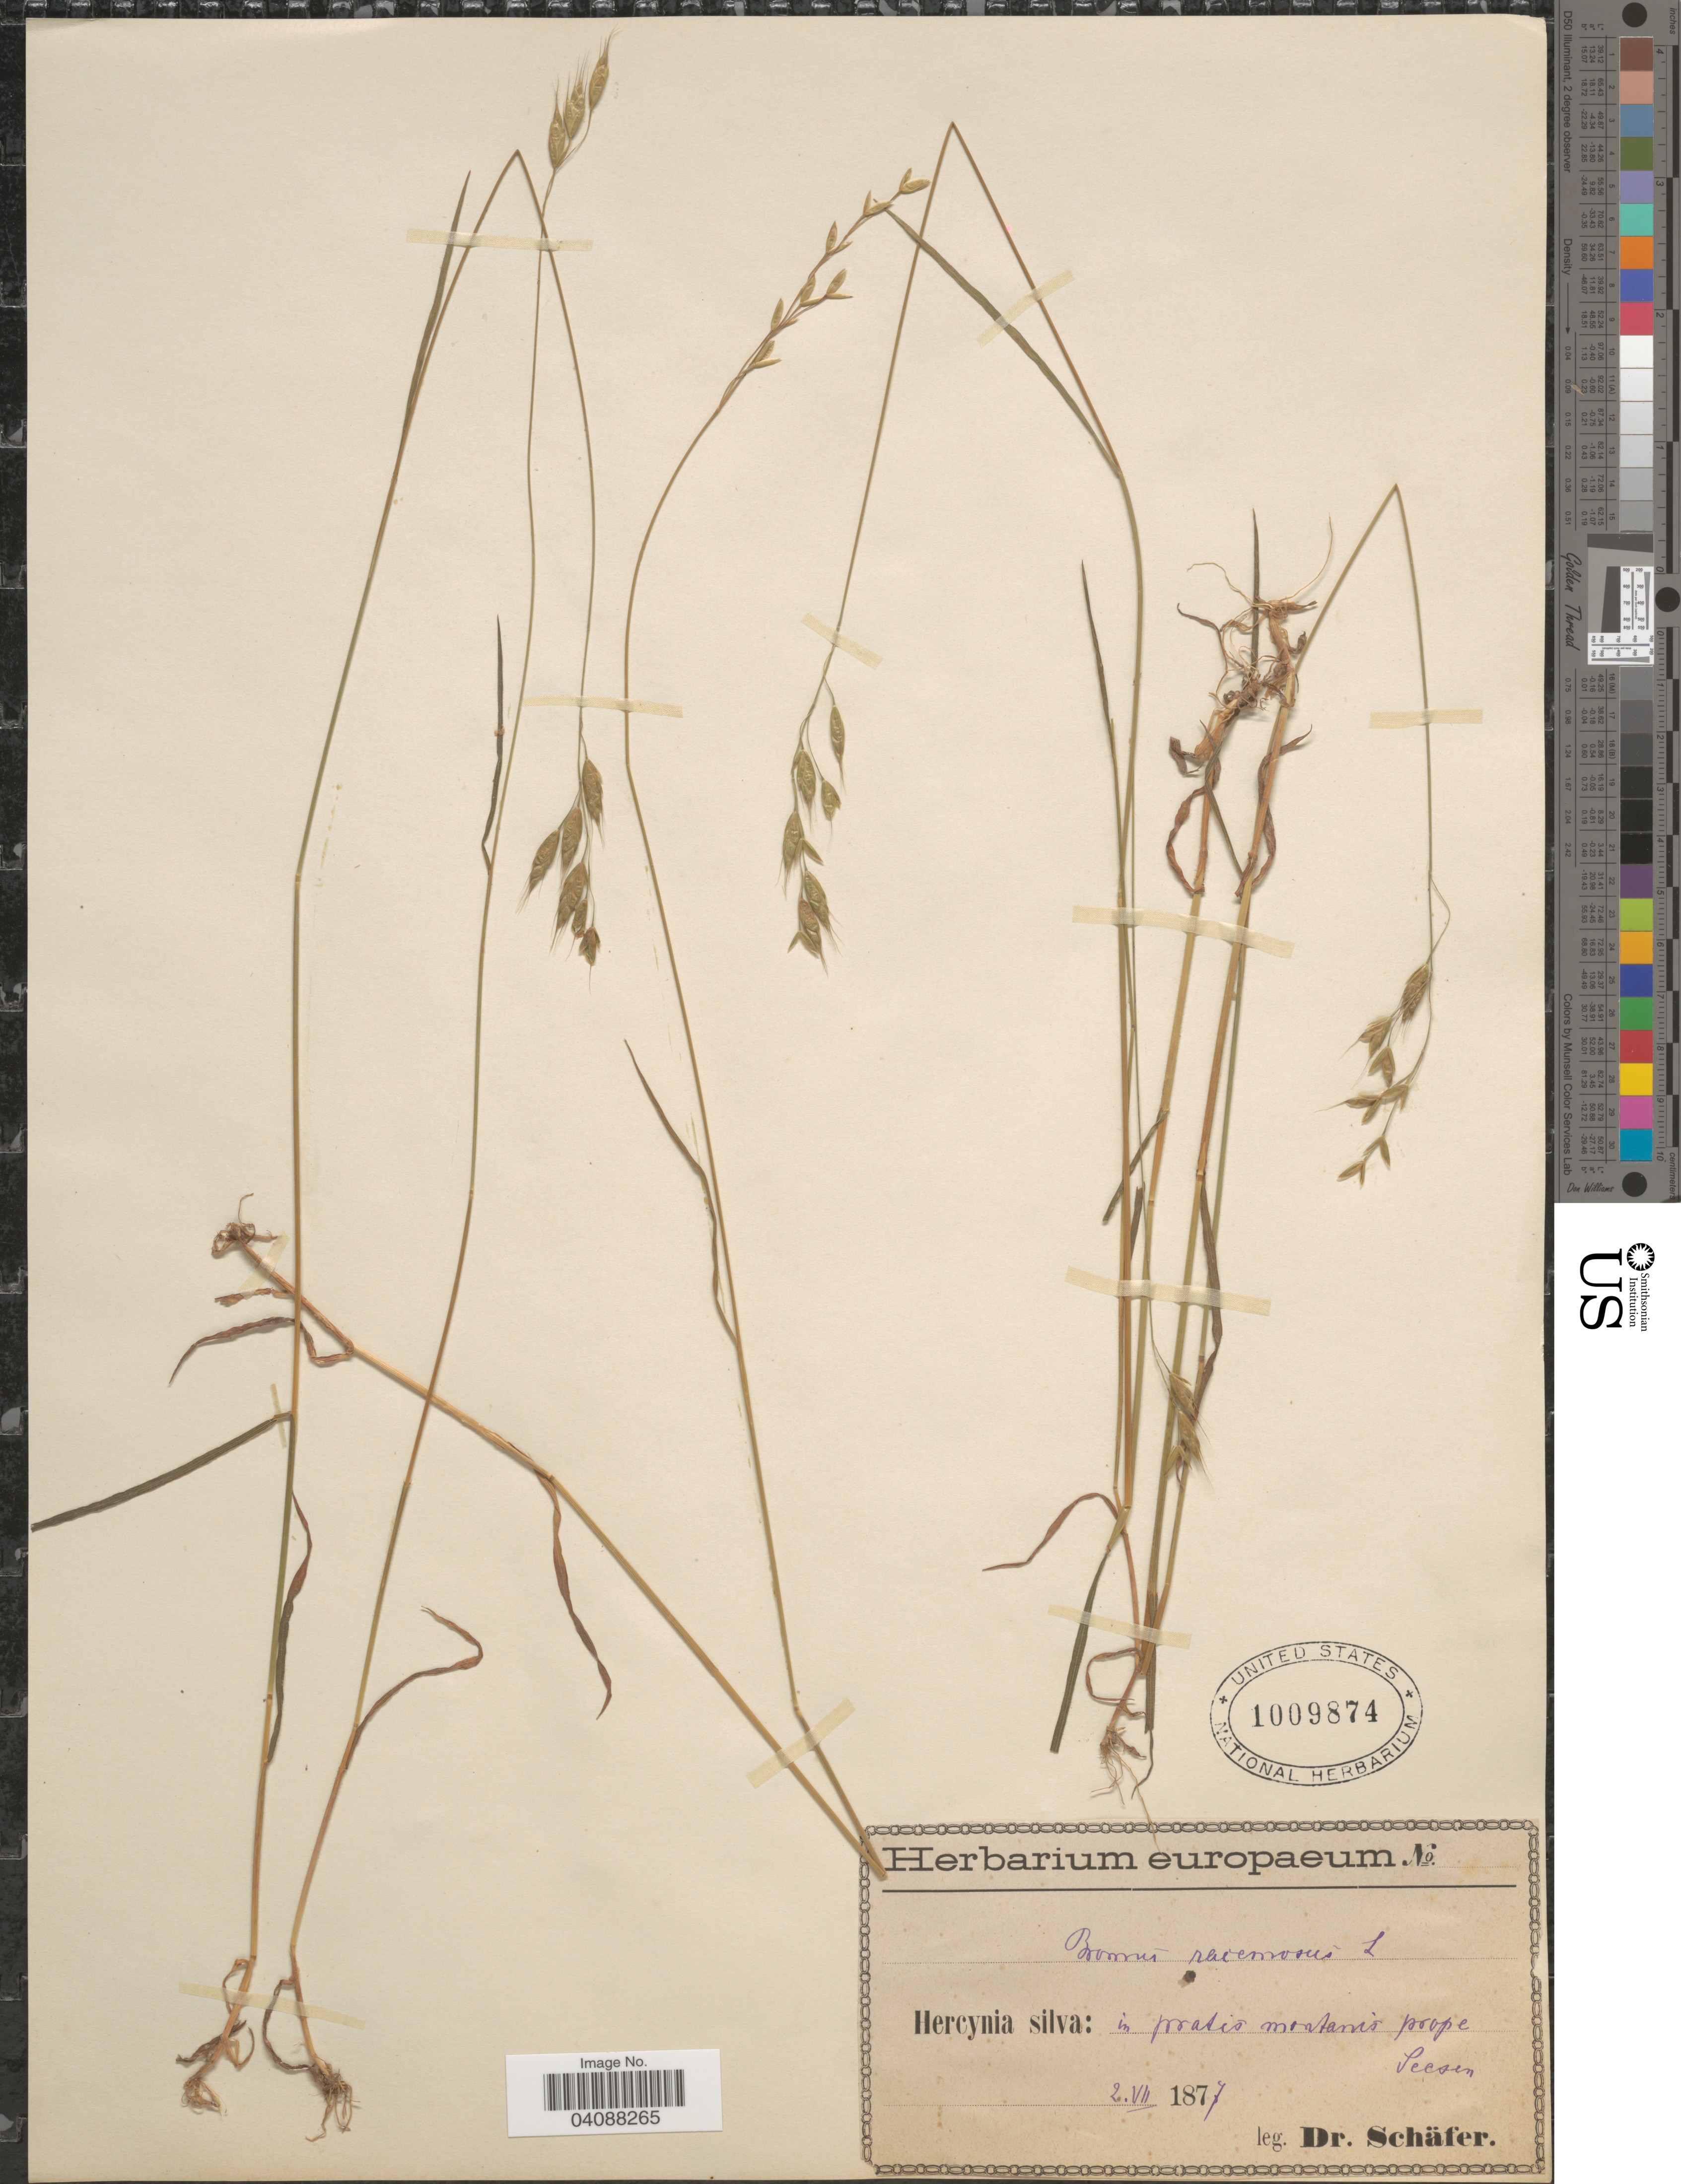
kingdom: Plantae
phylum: Tracheophyta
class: Liliopsida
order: Poales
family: Poaceae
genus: Bromus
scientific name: Bromus racemosus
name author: L.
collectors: -. Schafer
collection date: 1877-07-02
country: Germany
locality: Hercynia silva: in pratis montanis prope Secsen.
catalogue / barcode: US 1009874